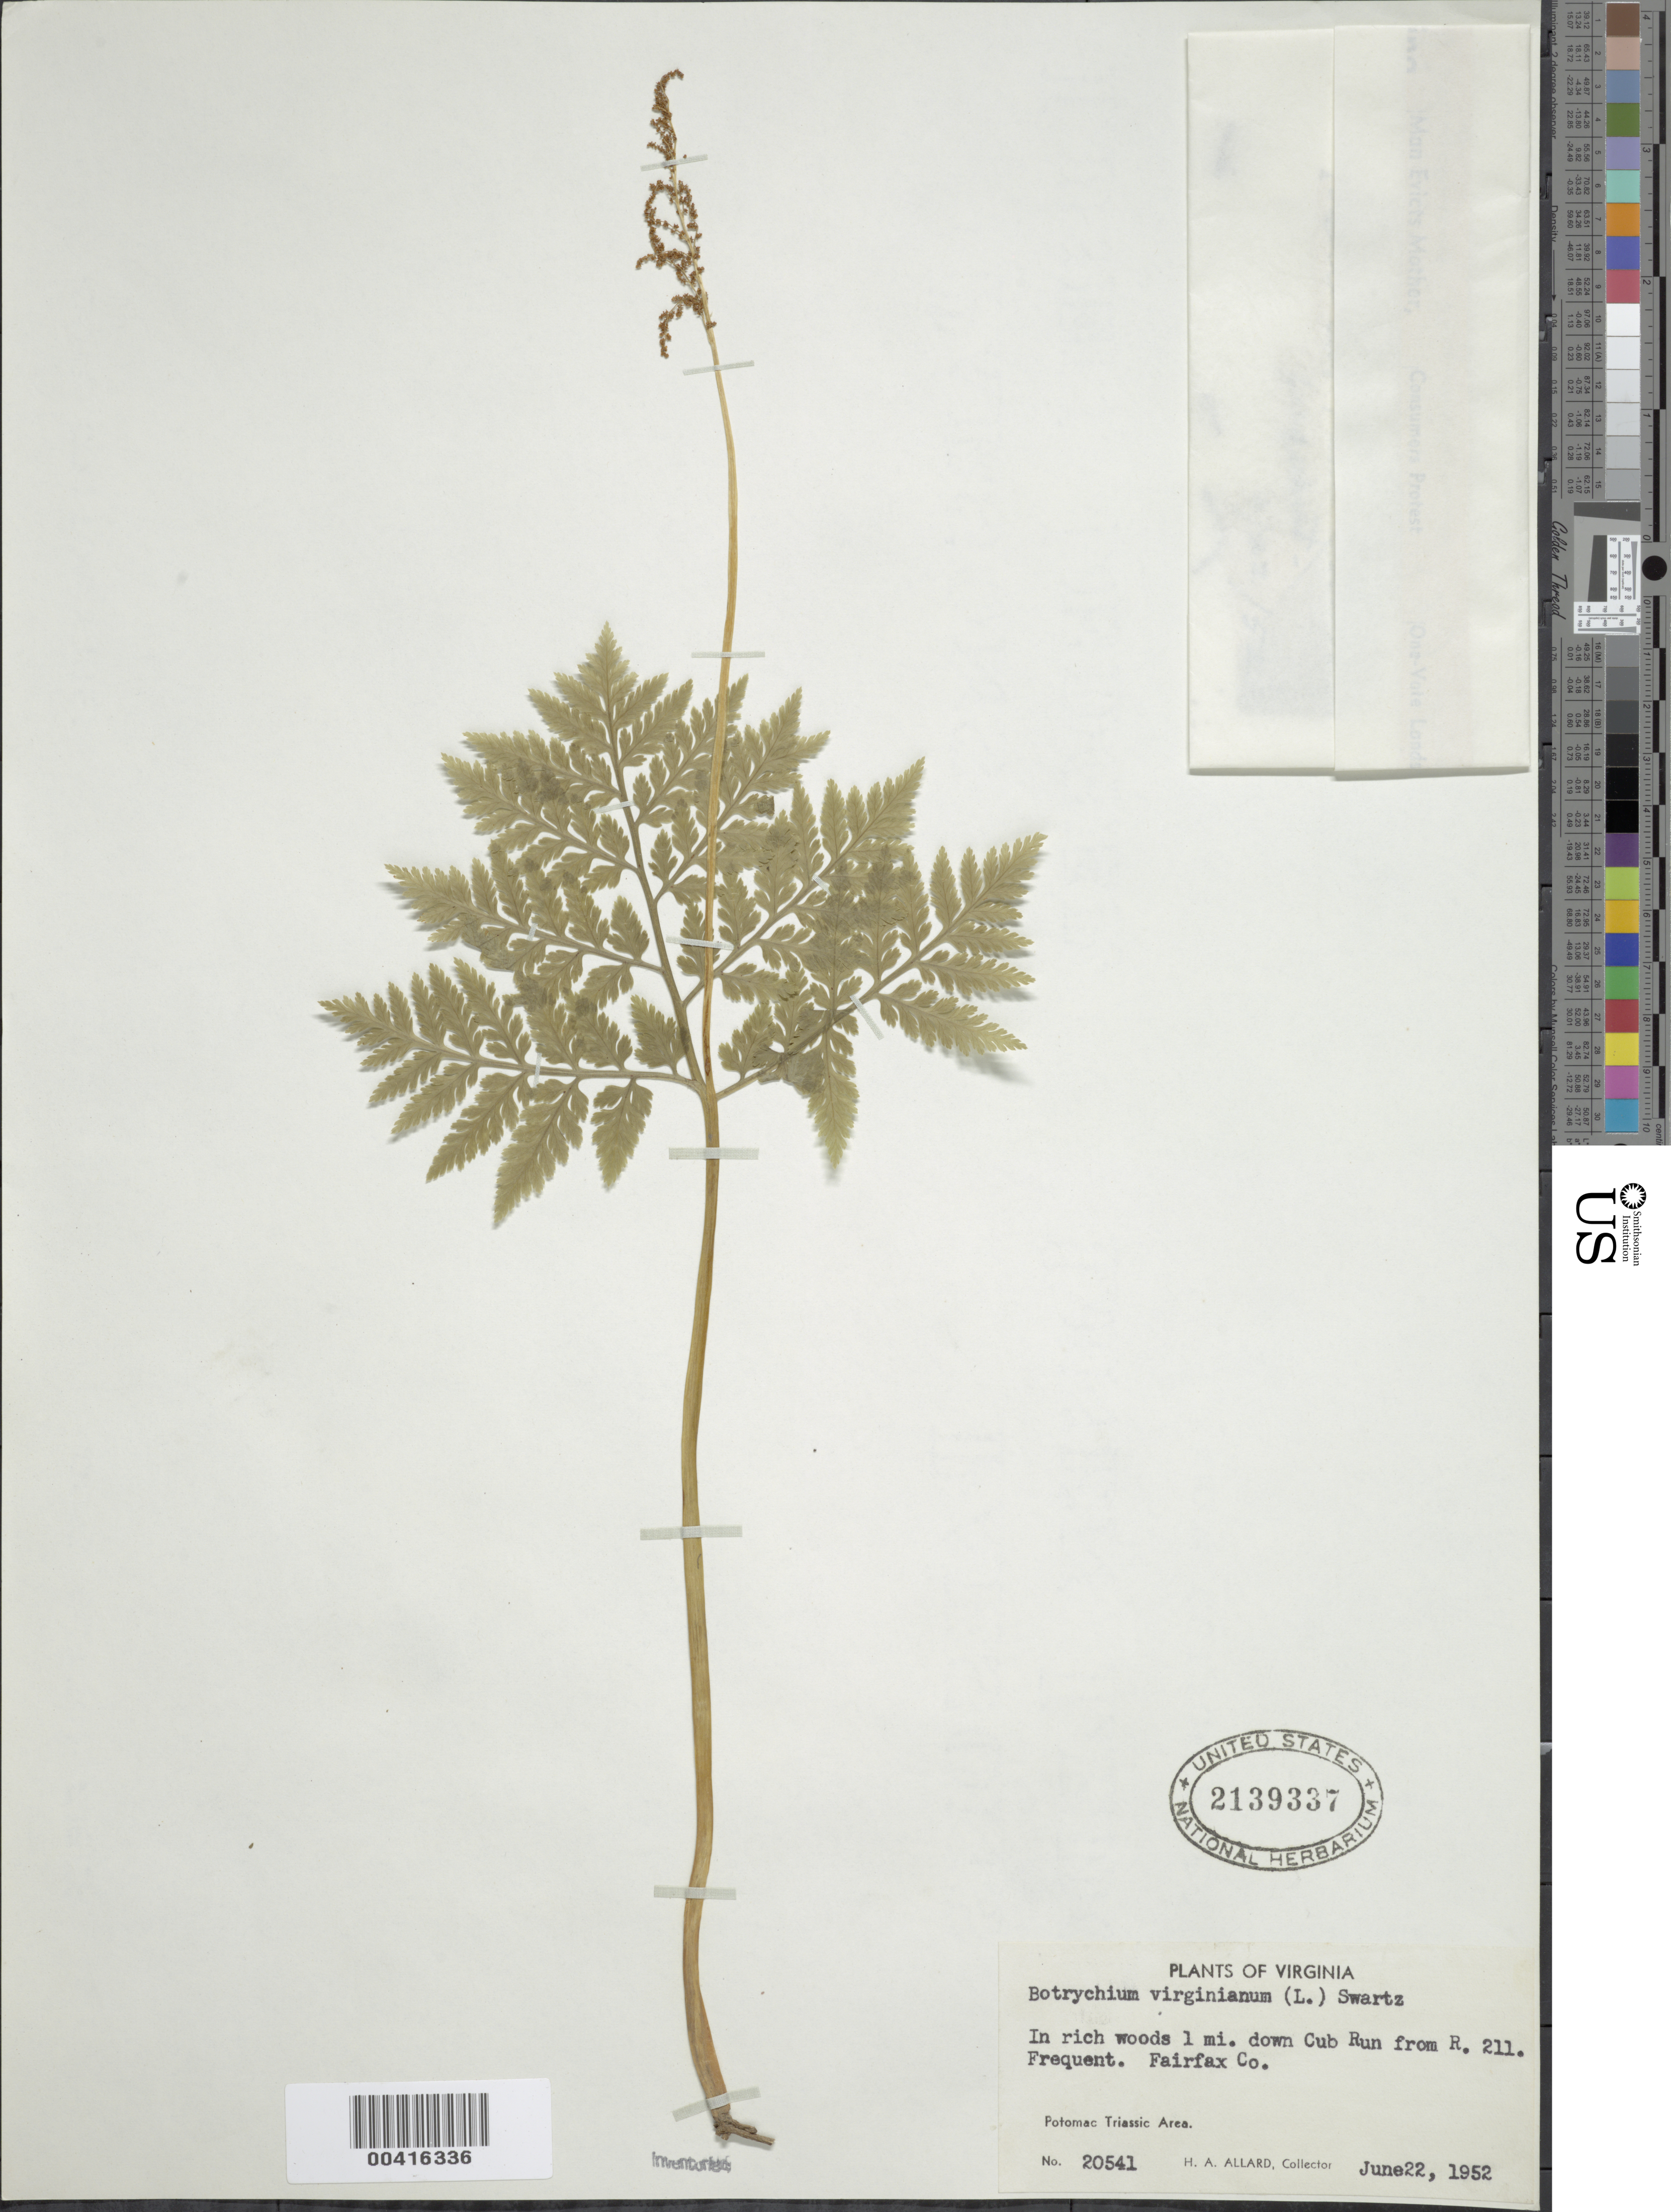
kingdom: Plantae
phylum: Tracheophyta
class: Polypodiopsida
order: Ophioglossales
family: Ophioglossaceae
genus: Botrychium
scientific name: Botrychium virginianum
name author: (L.) Sw.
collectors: H. A. Allard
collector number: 20541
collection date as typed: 22 Jun 1952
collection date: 1952-06-22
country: United States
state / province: Virginia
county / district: Fairfax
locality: A mile down Cub Run from Route 211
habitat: Rich woods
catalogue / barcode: US 2139337